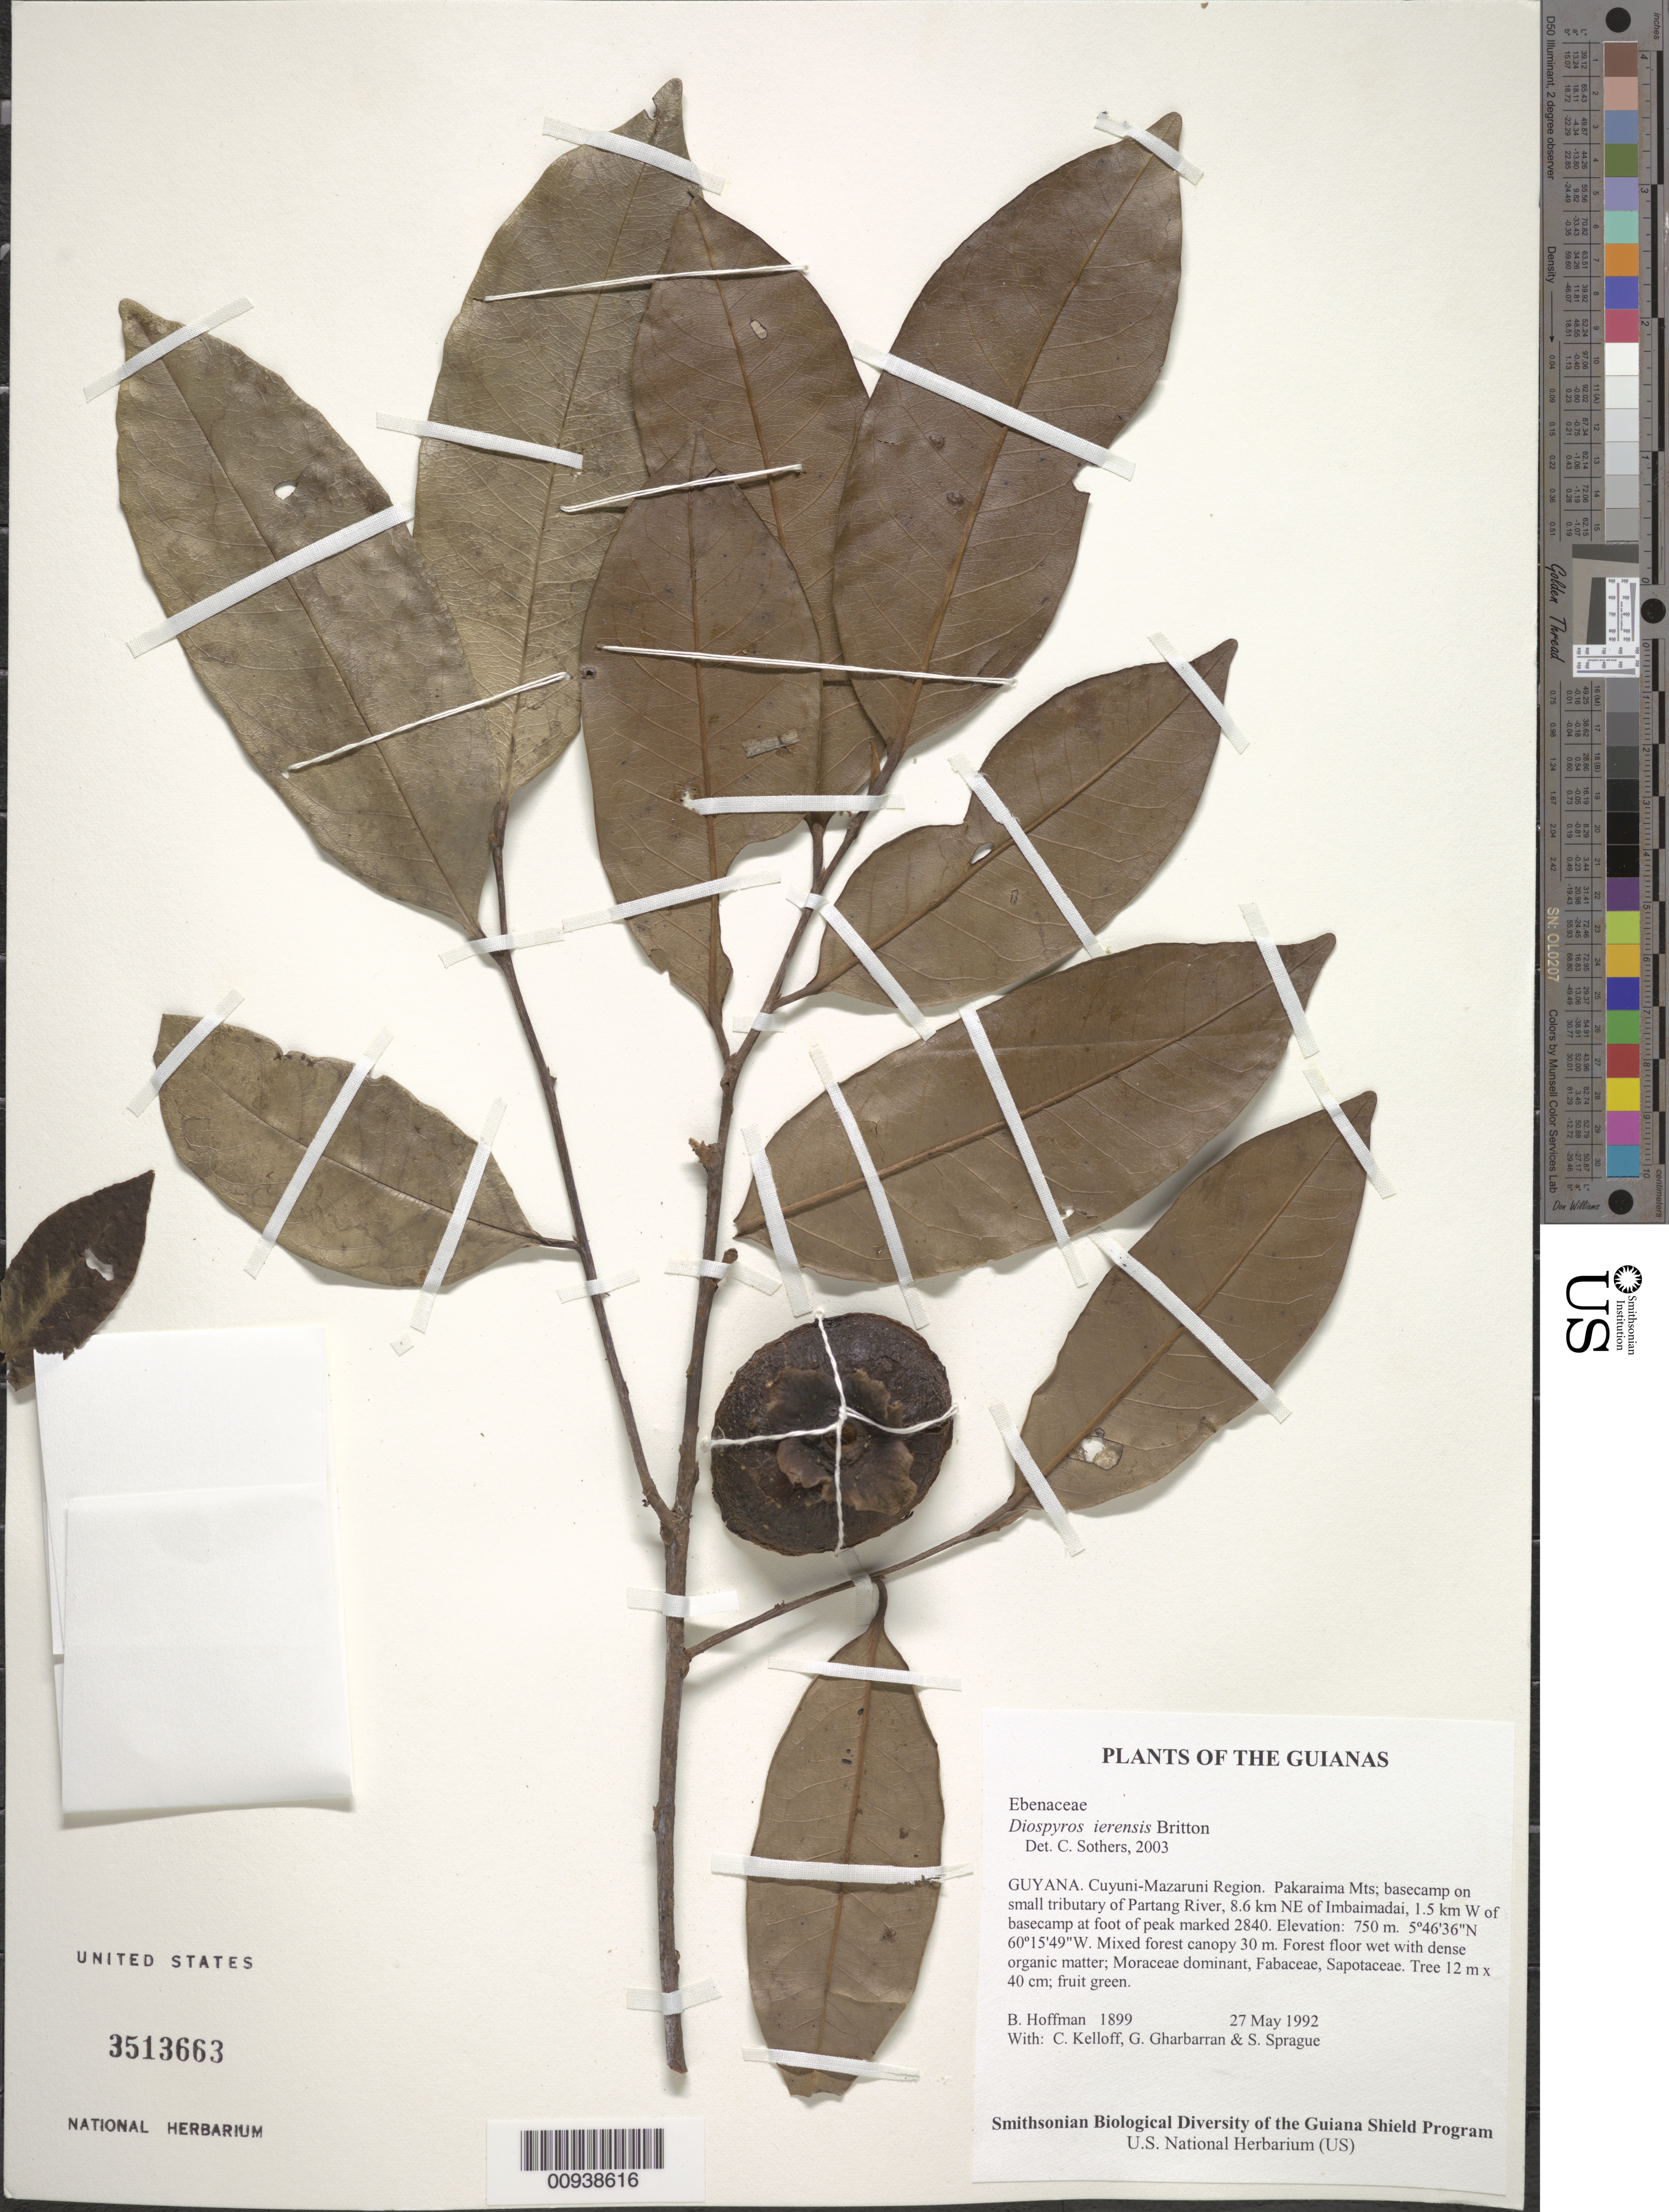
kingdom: Plantae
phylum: Tracheophyta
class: Magnoliopsida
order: Ericales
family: Ebenaceae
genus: Diospyros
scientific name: Diospyros ierensis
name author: Britton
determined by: Sothers, C. A.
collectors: B. Hoffman, C. L. Kelloff, G. Gharbarran & S. Sprague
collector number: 1899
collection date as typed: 27 May 1992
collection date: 1992-05-27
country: Guyana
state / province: Cuyuni-Mazaruni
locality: Pakaraima Mts; basecamp on small tributary of Partang River, 8.6 km NE of Imbaimadai, 1.5 km W of basecamp at foot of peak marked 2840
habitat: Mixed forest canopy 30 m. Forest floor wet with dense organic matter; Moraceae dominant, Fabaceae, Sapotaceae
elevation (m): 750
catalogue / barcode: US 3513663